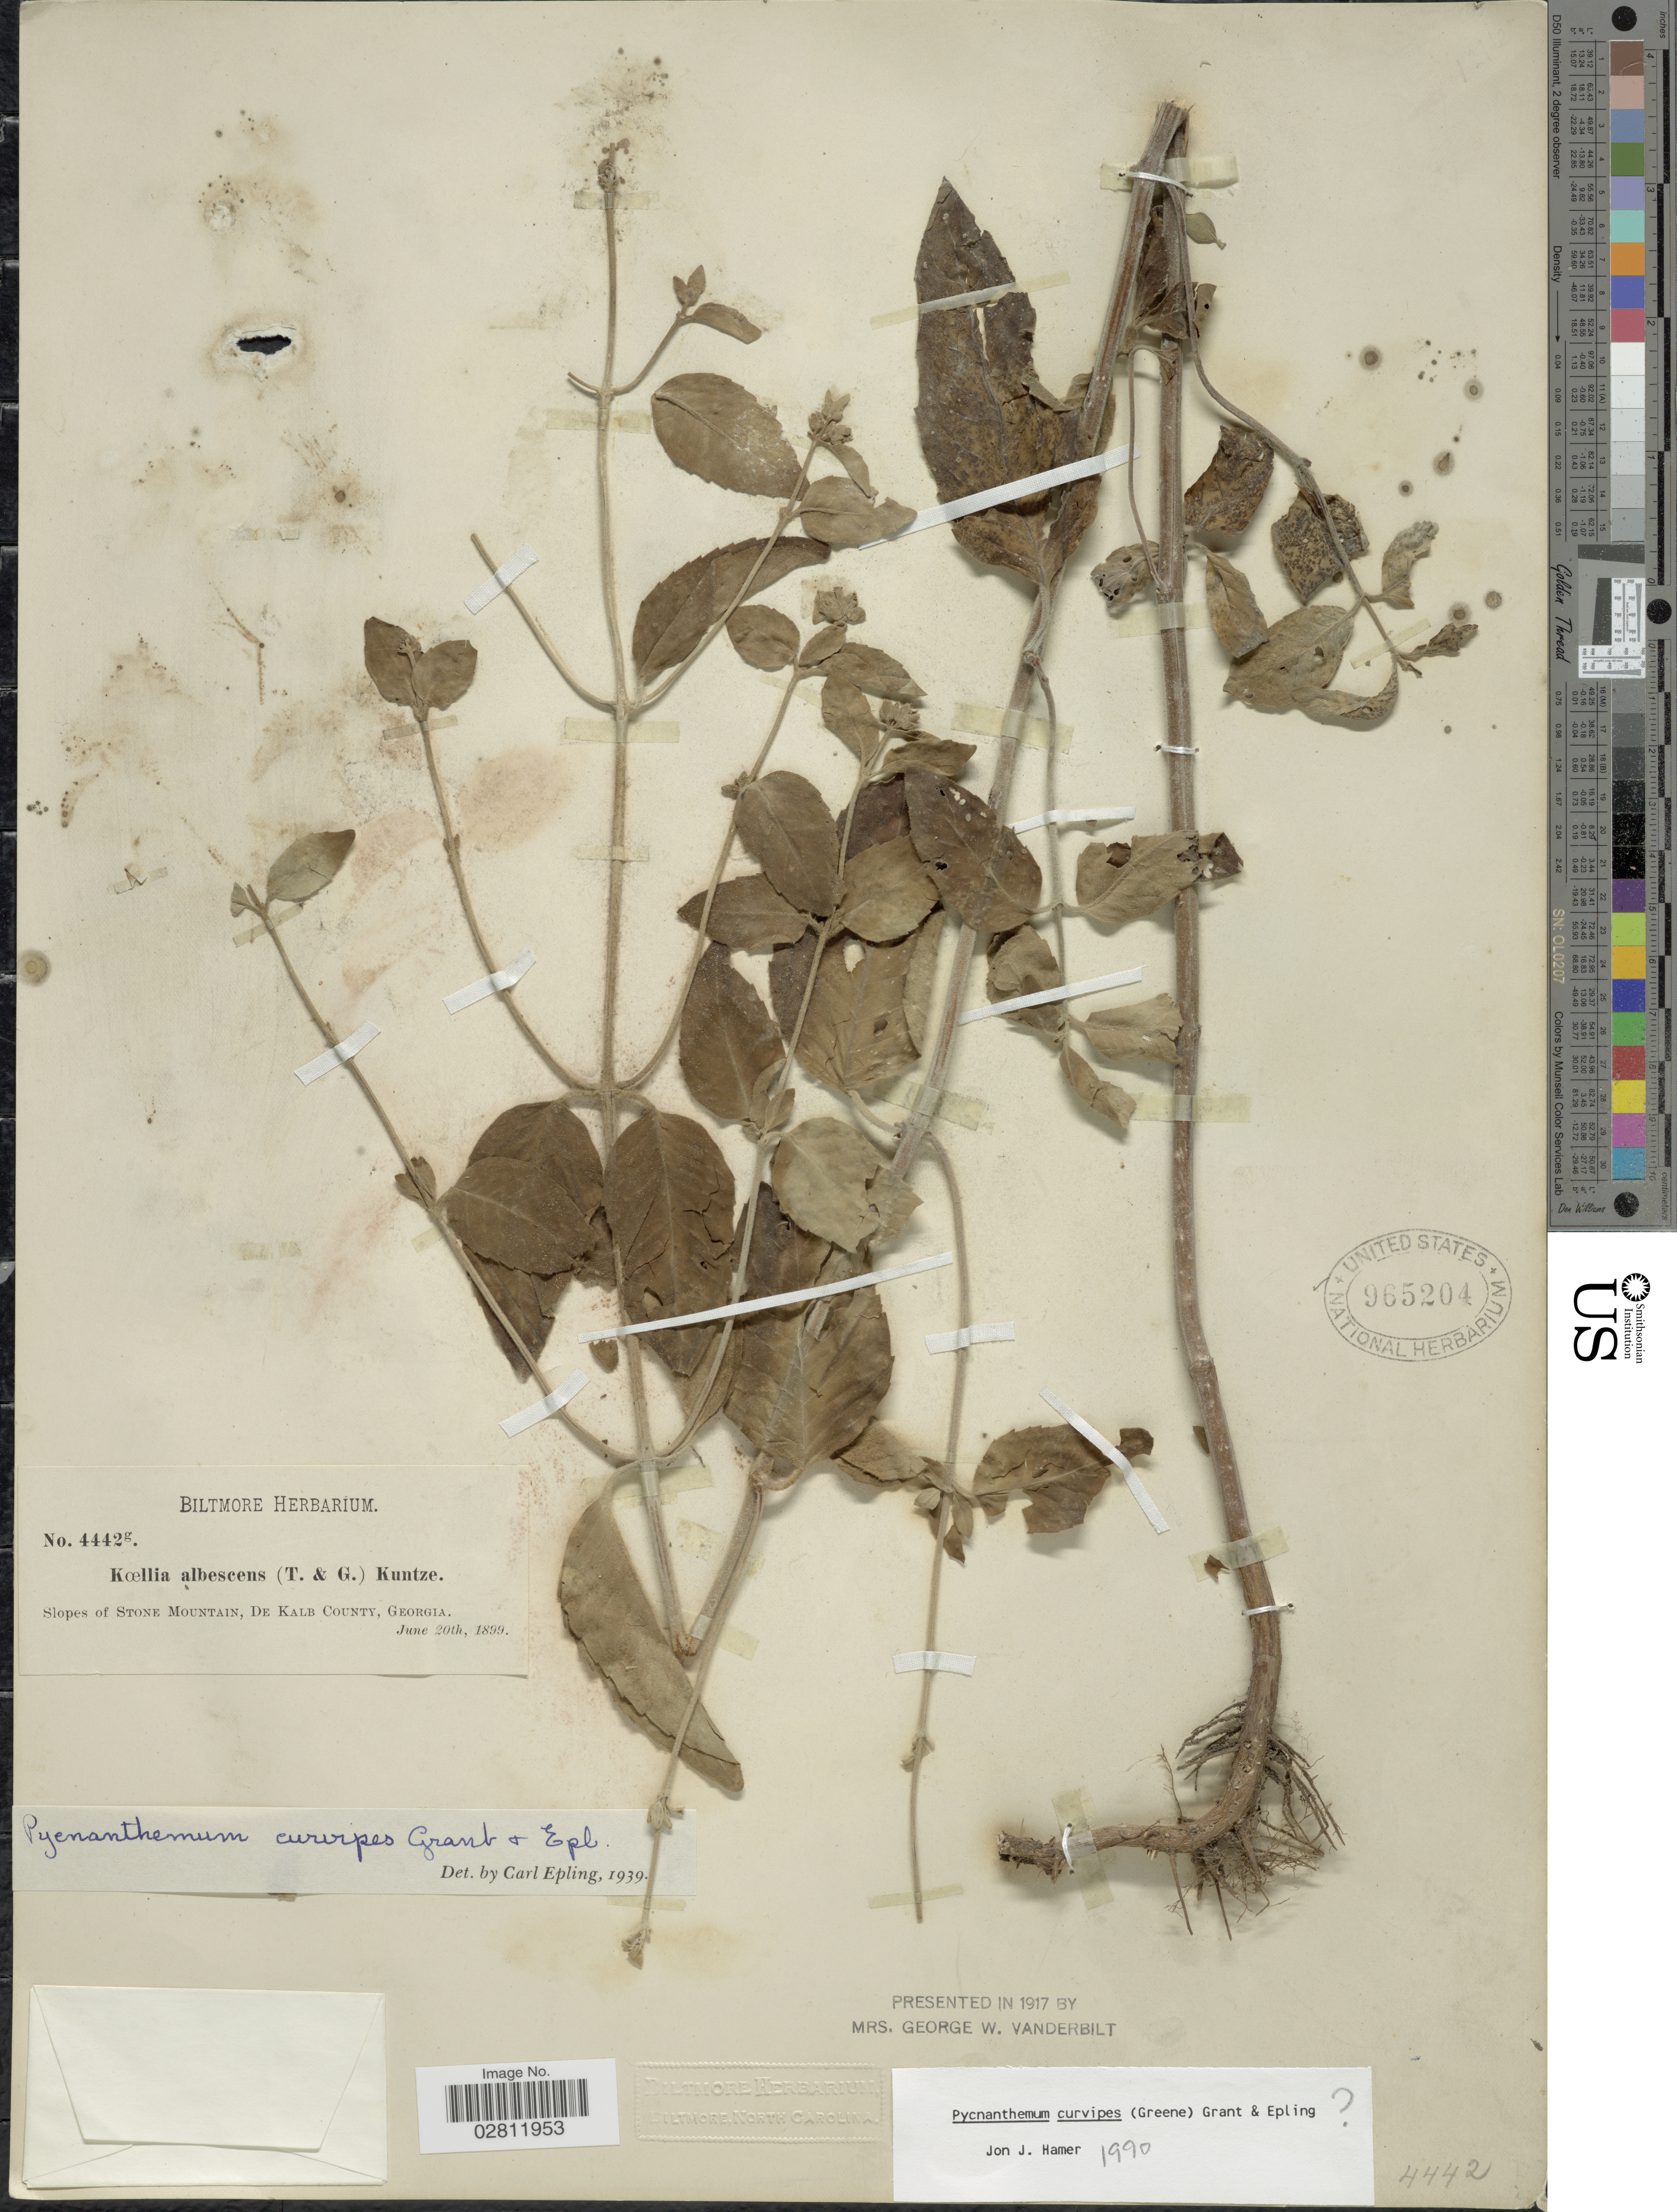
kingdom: Plantae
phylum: Tracheophyta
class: Magnoliopsida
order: Lamiales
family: Lamiaceae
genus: Pycnanthemum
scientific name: Pycnanthemum curvipes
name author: (Greene) E. Grant & Epling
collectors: ex herb. Biltmore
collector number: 4442g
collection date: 1899-06-20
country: United States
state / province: Georgia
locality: Slopes of Stone Mountain, De Kalb County.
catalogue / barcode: US 965204